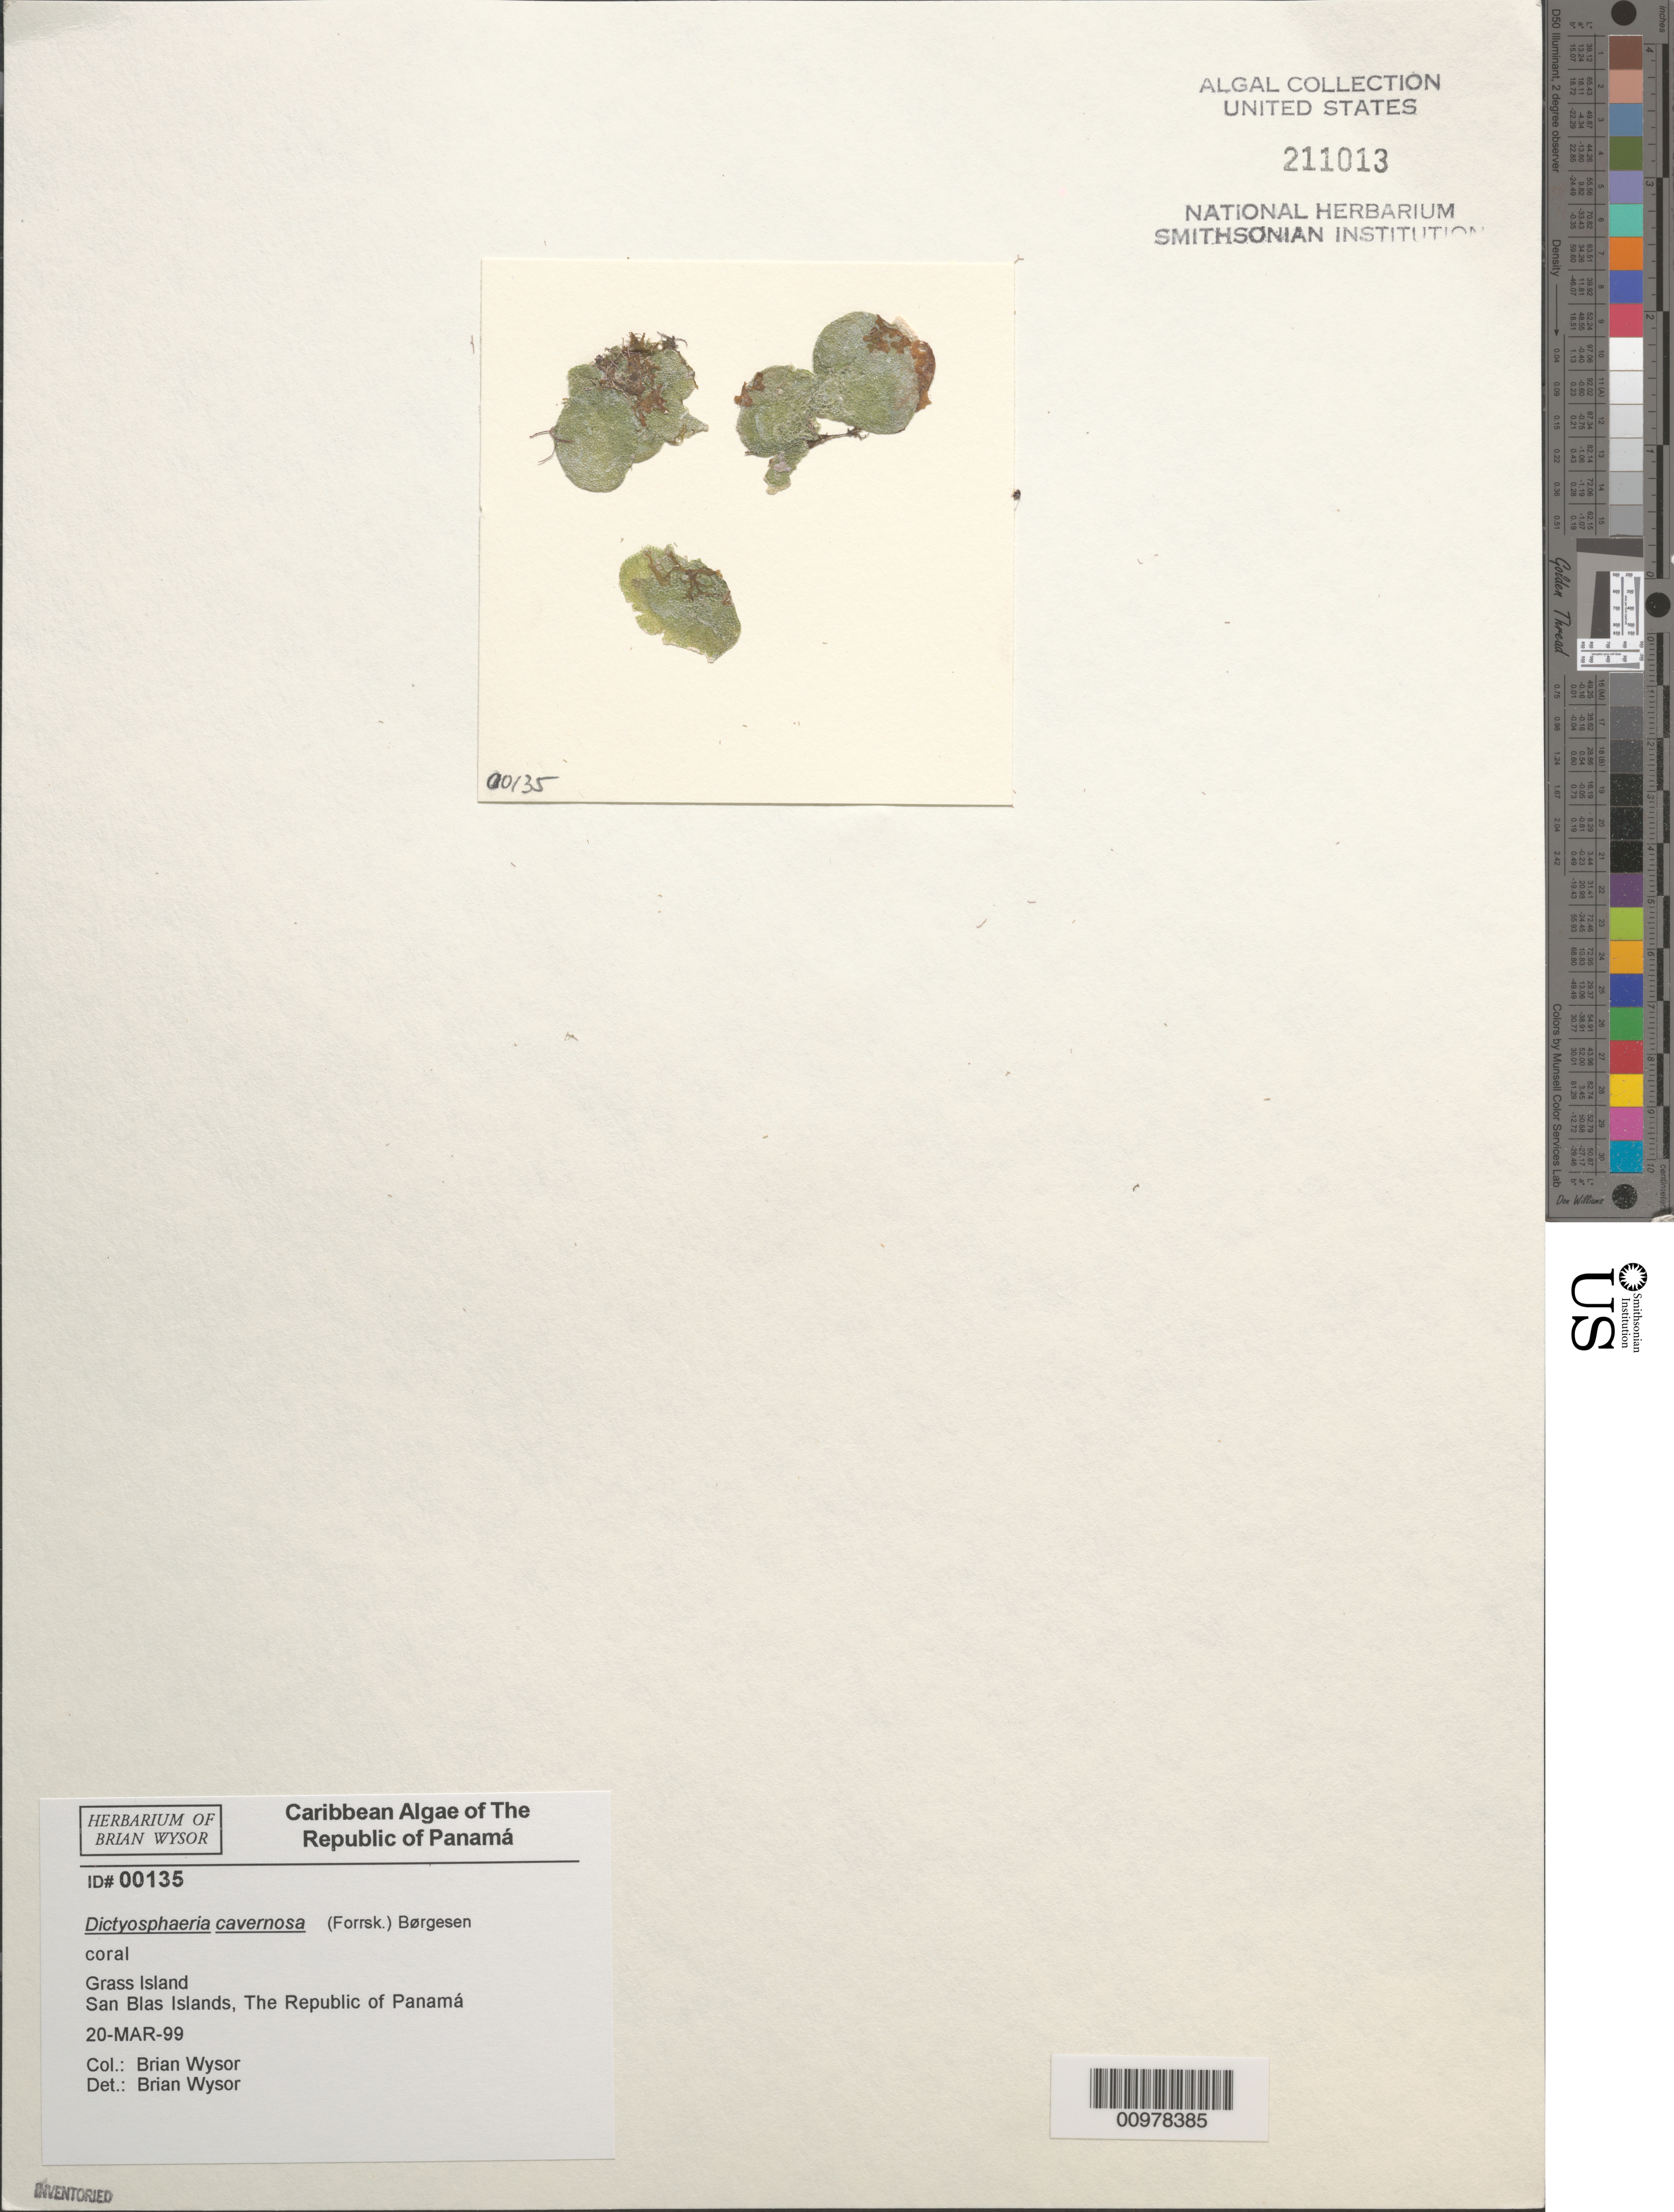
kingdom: Plantae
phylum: Chlorophyta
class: Ulvophyceae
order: Siphonocladales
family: Siphonocladaceae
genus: Dictyosphaeria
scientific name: Dictyosphaeria cavernosa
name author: (Forssk.) Børgesen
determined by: Wysor, B.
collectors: B. Wysor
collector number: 00135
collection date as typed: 20 Mar 1999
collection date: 1999-03-20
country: Panama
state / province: Kuna Yala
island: Grass Island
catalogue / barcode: US 211013